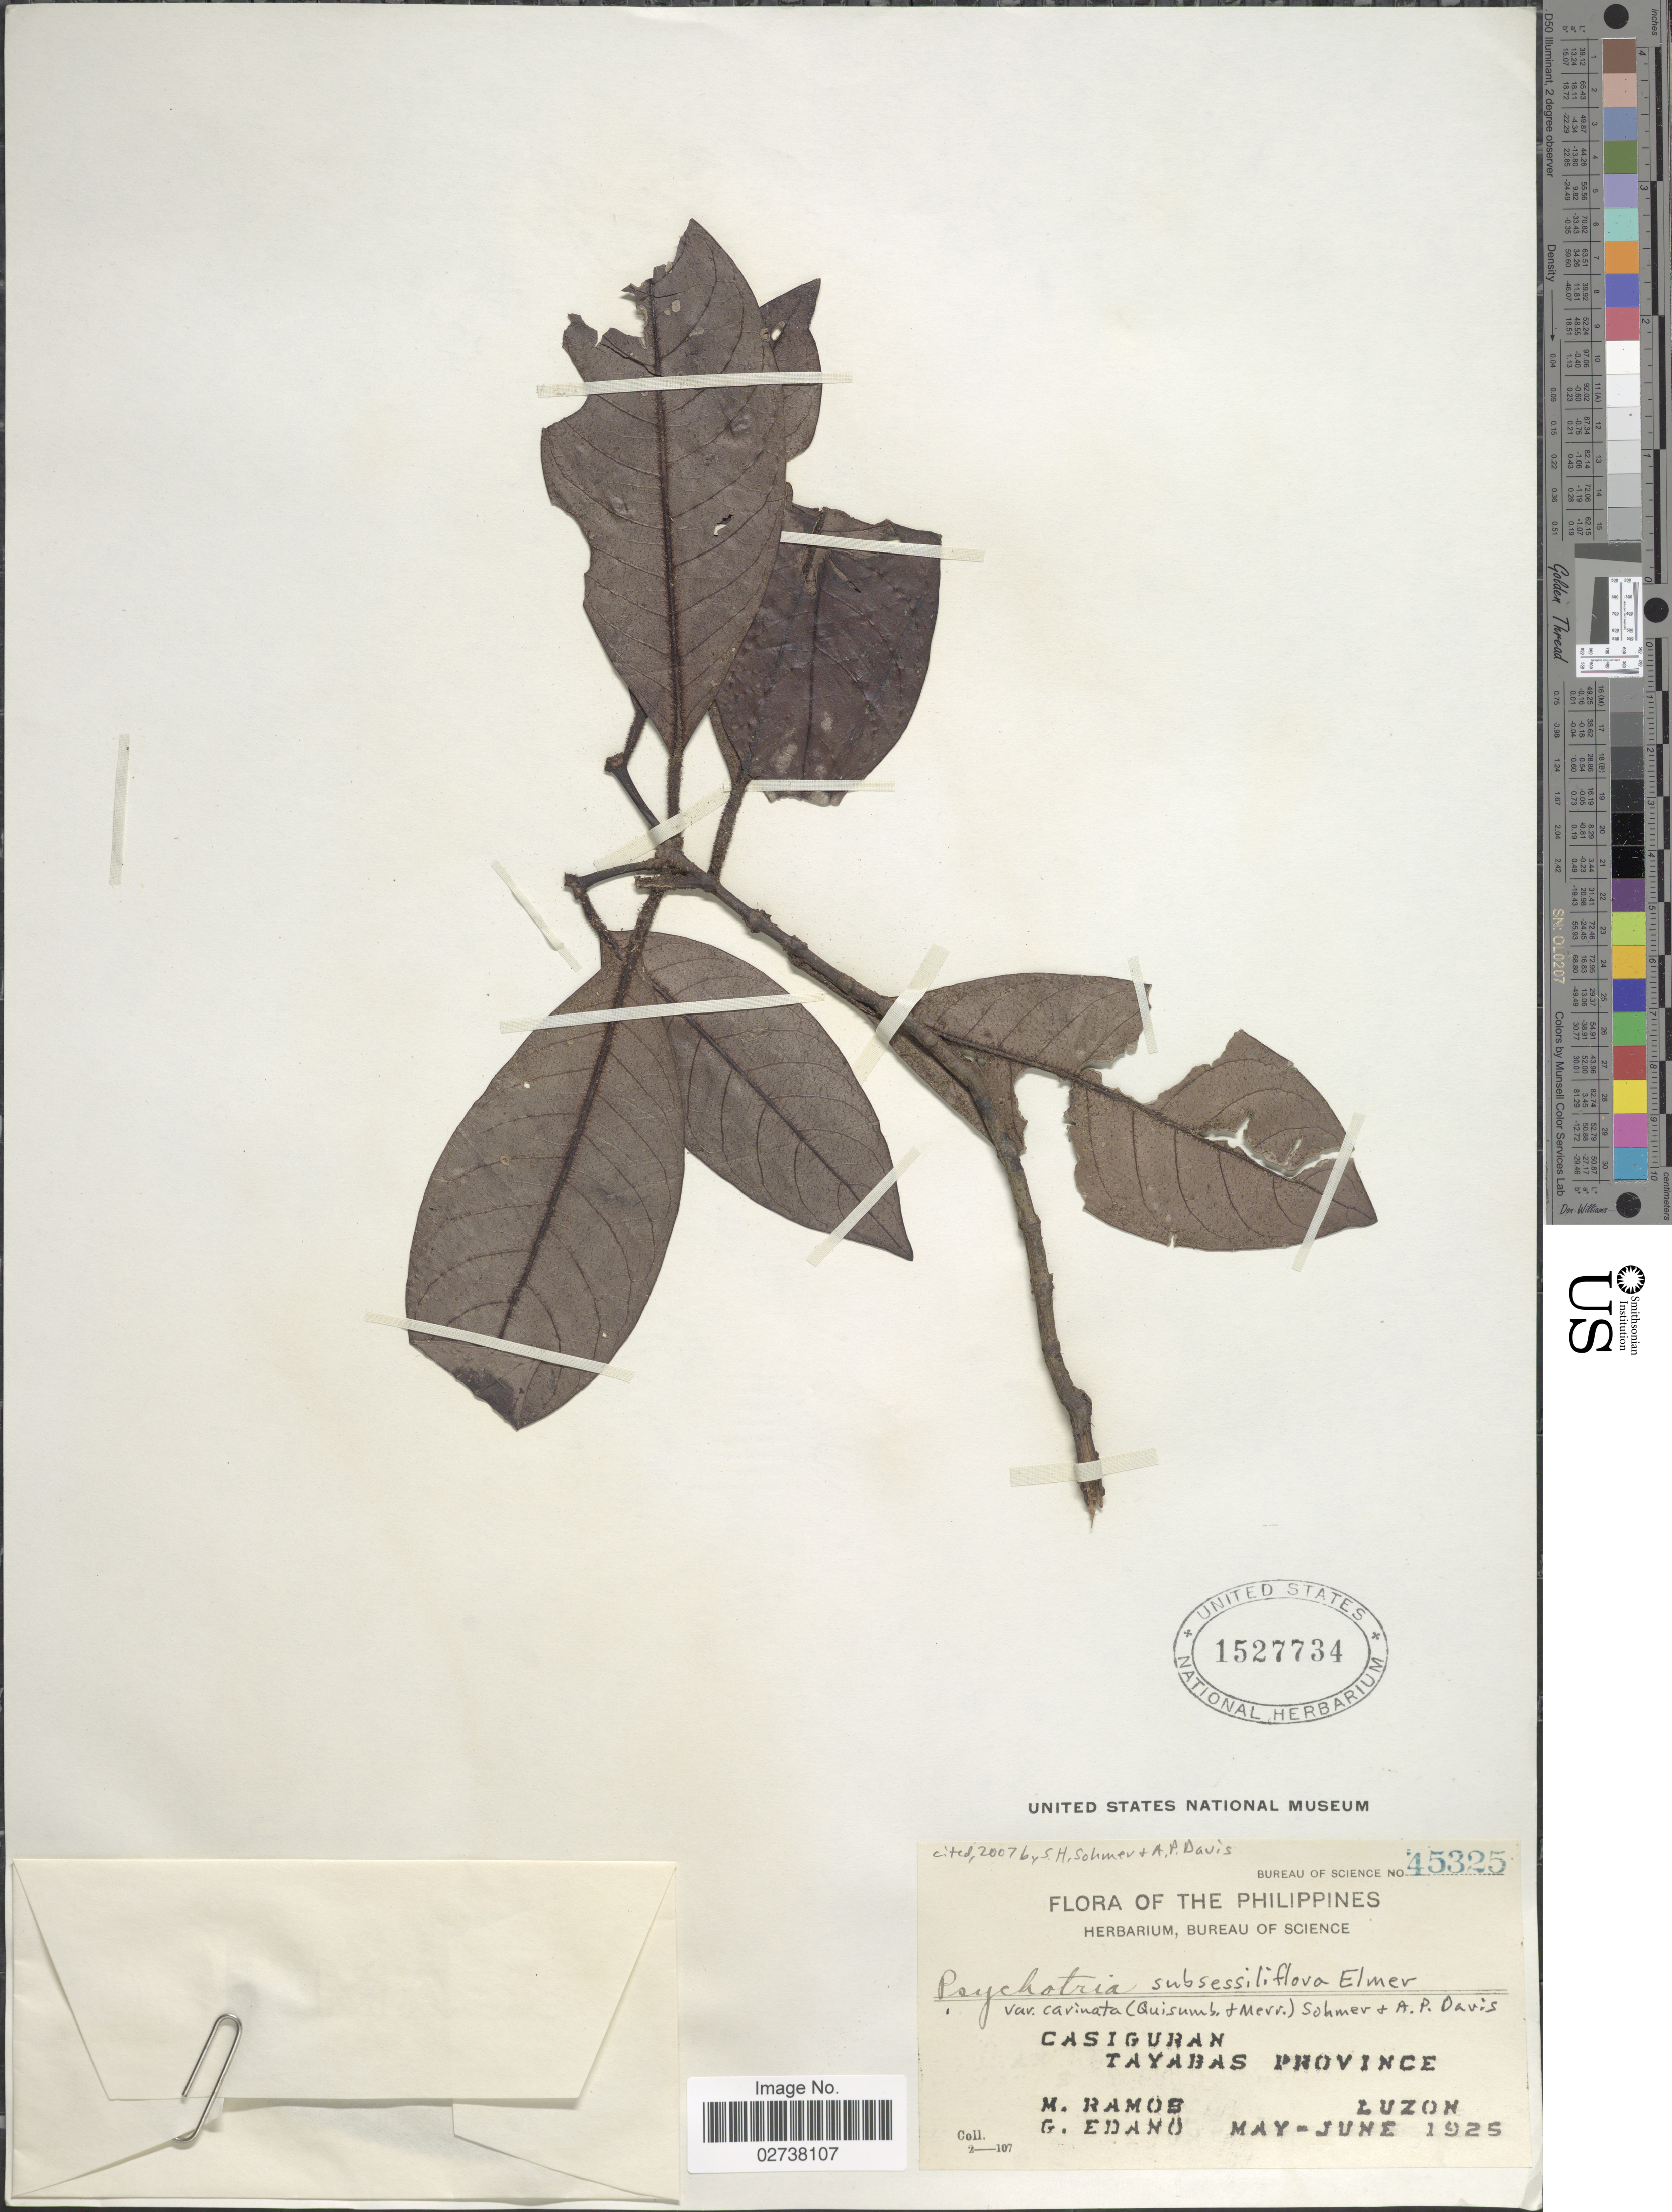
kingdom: Plantae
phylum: Tracheophyta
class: Magnoliopsida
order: Gentianales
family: Rubiaceae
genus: Psychotria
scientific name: Psychotria subsessiliflora var. carinata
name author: (Quisumb. & Merr.) Sohmer & A.P. Davis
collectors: M. Ramos & G. Edaño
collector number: Bureau of Science 45325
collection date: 1925-05/1925-06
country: Philippines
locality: Casiguran, Tayabas Province, Luzon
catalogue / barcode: US 1527734